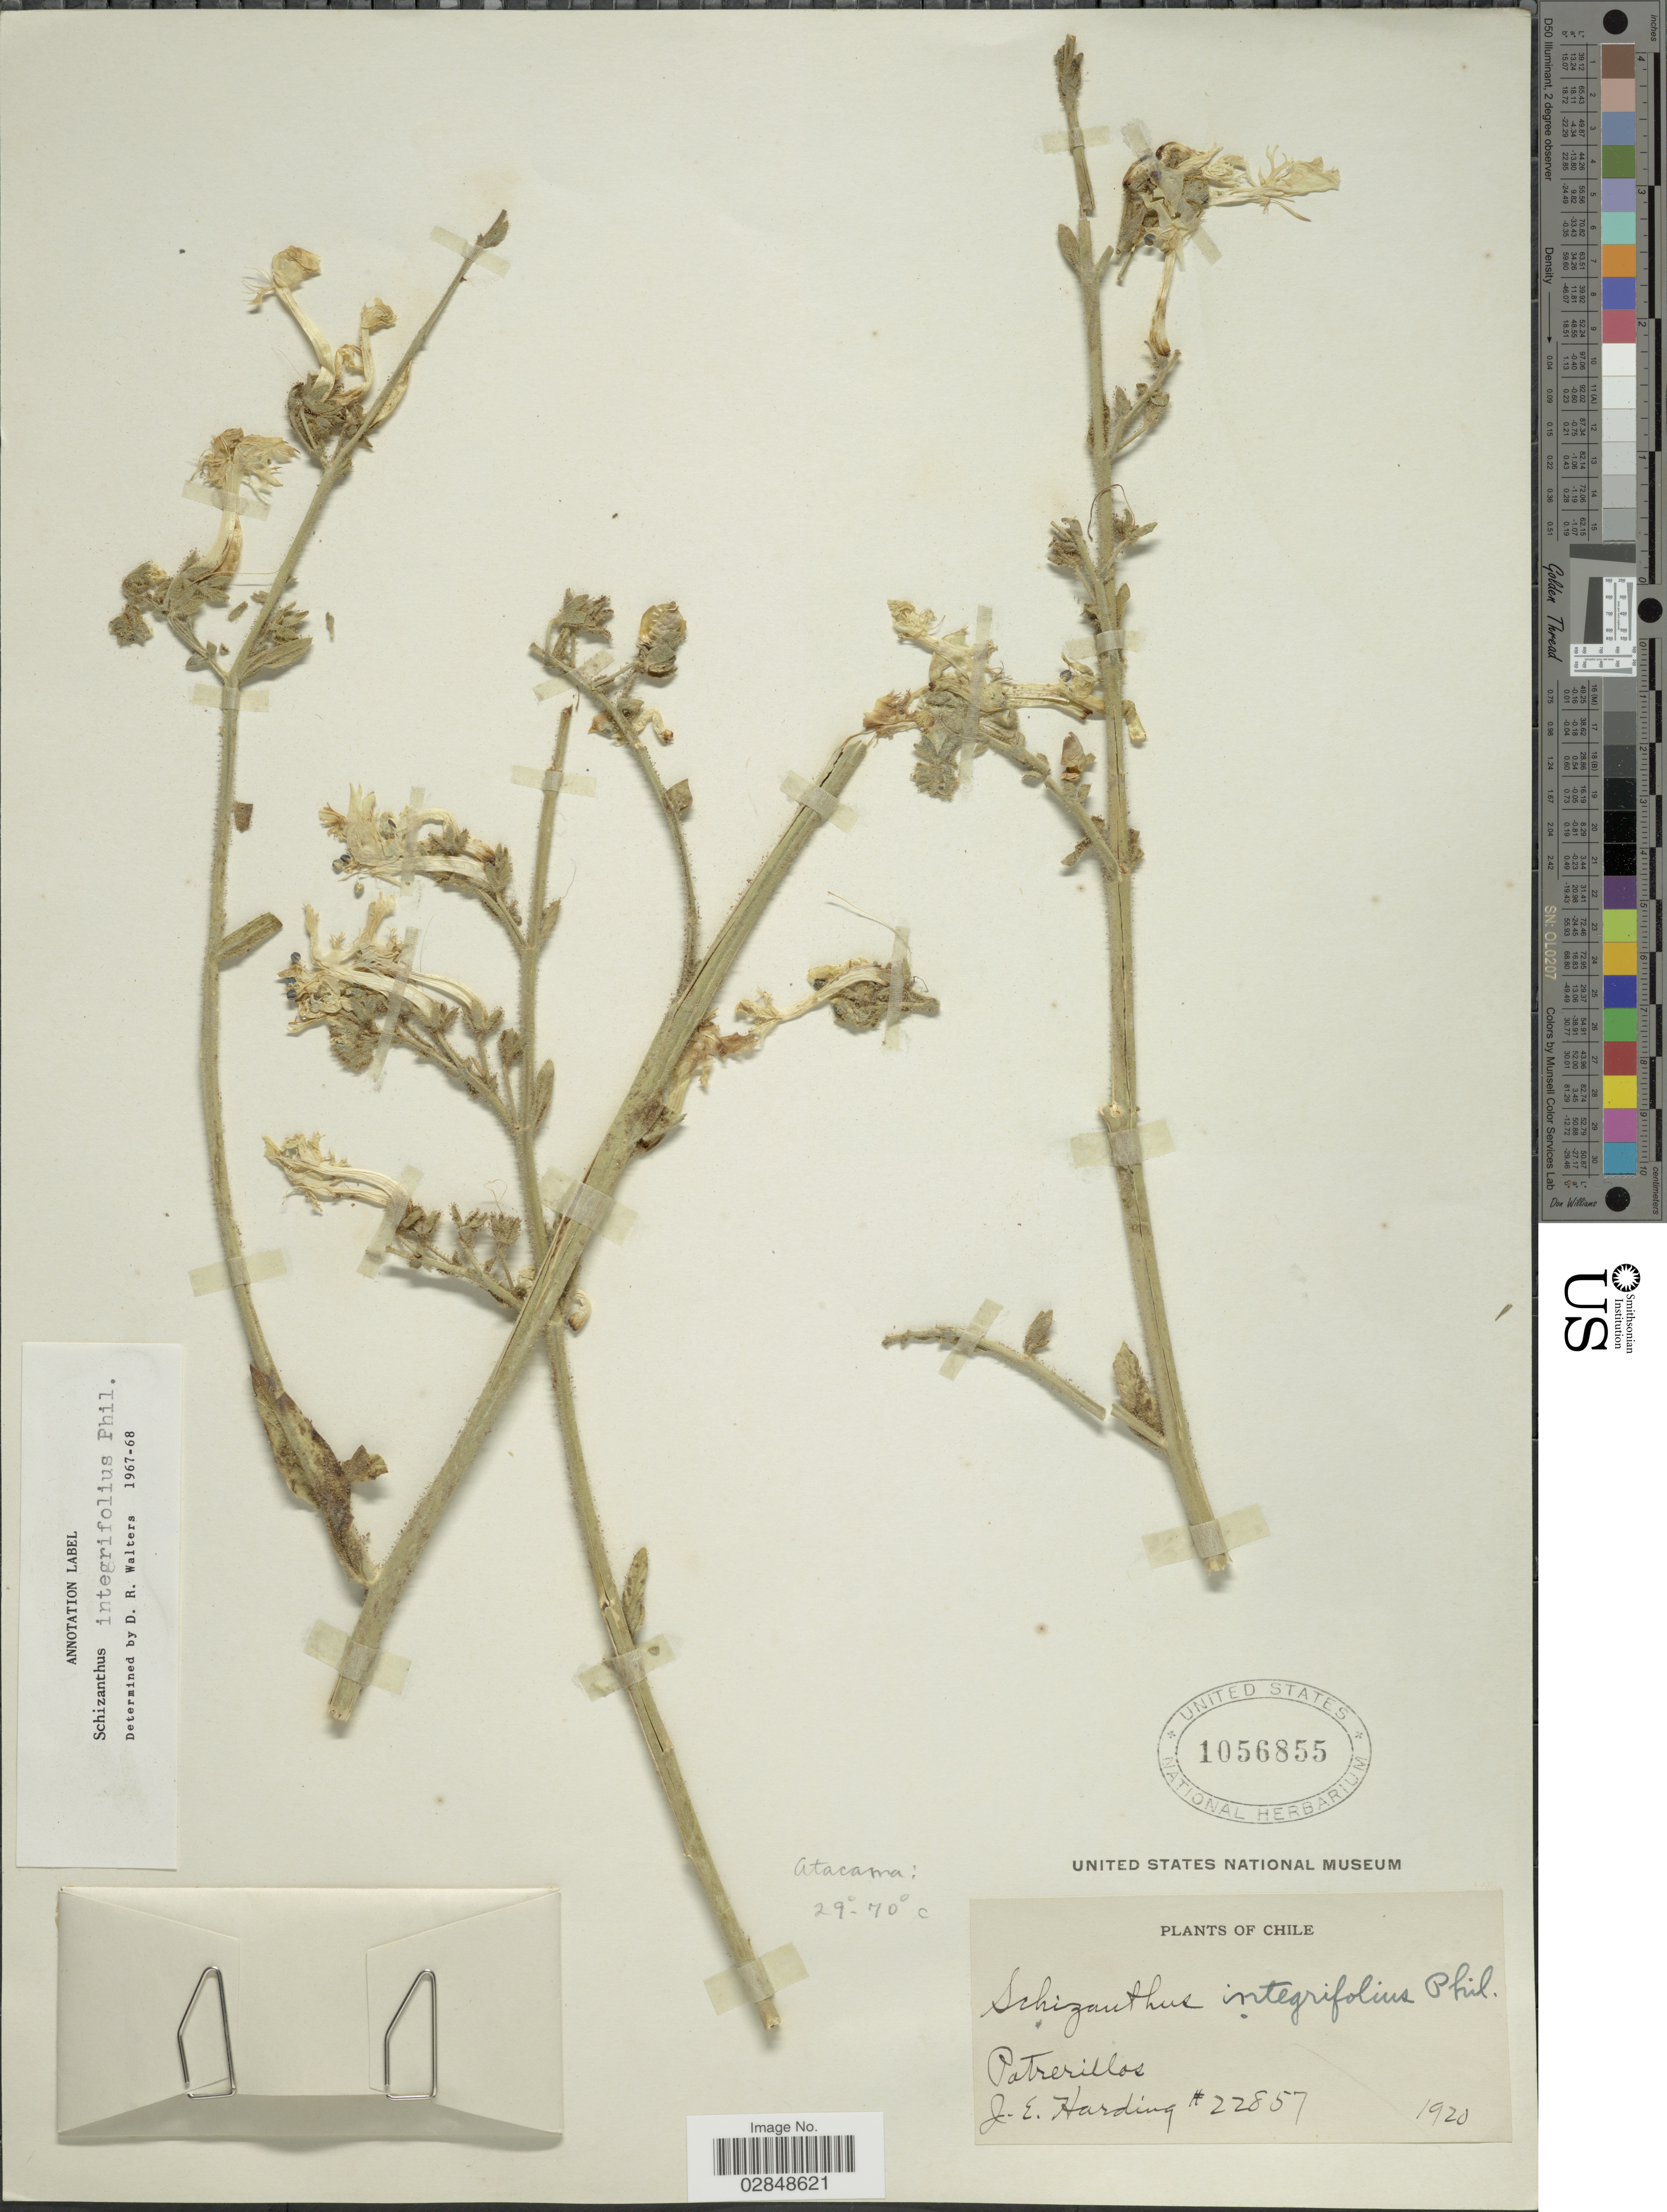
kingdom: Plantae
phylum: Tracheophyta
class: Magnoliopsida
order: Solanales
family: Solanaceae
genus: Schizanthus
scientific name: Schizanthus integrifolius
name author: Phil.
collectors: J. Harding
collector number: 22857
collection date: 1920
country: Chile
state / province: Atacama (III)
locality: Patrerillos.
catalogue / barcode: US 1056855